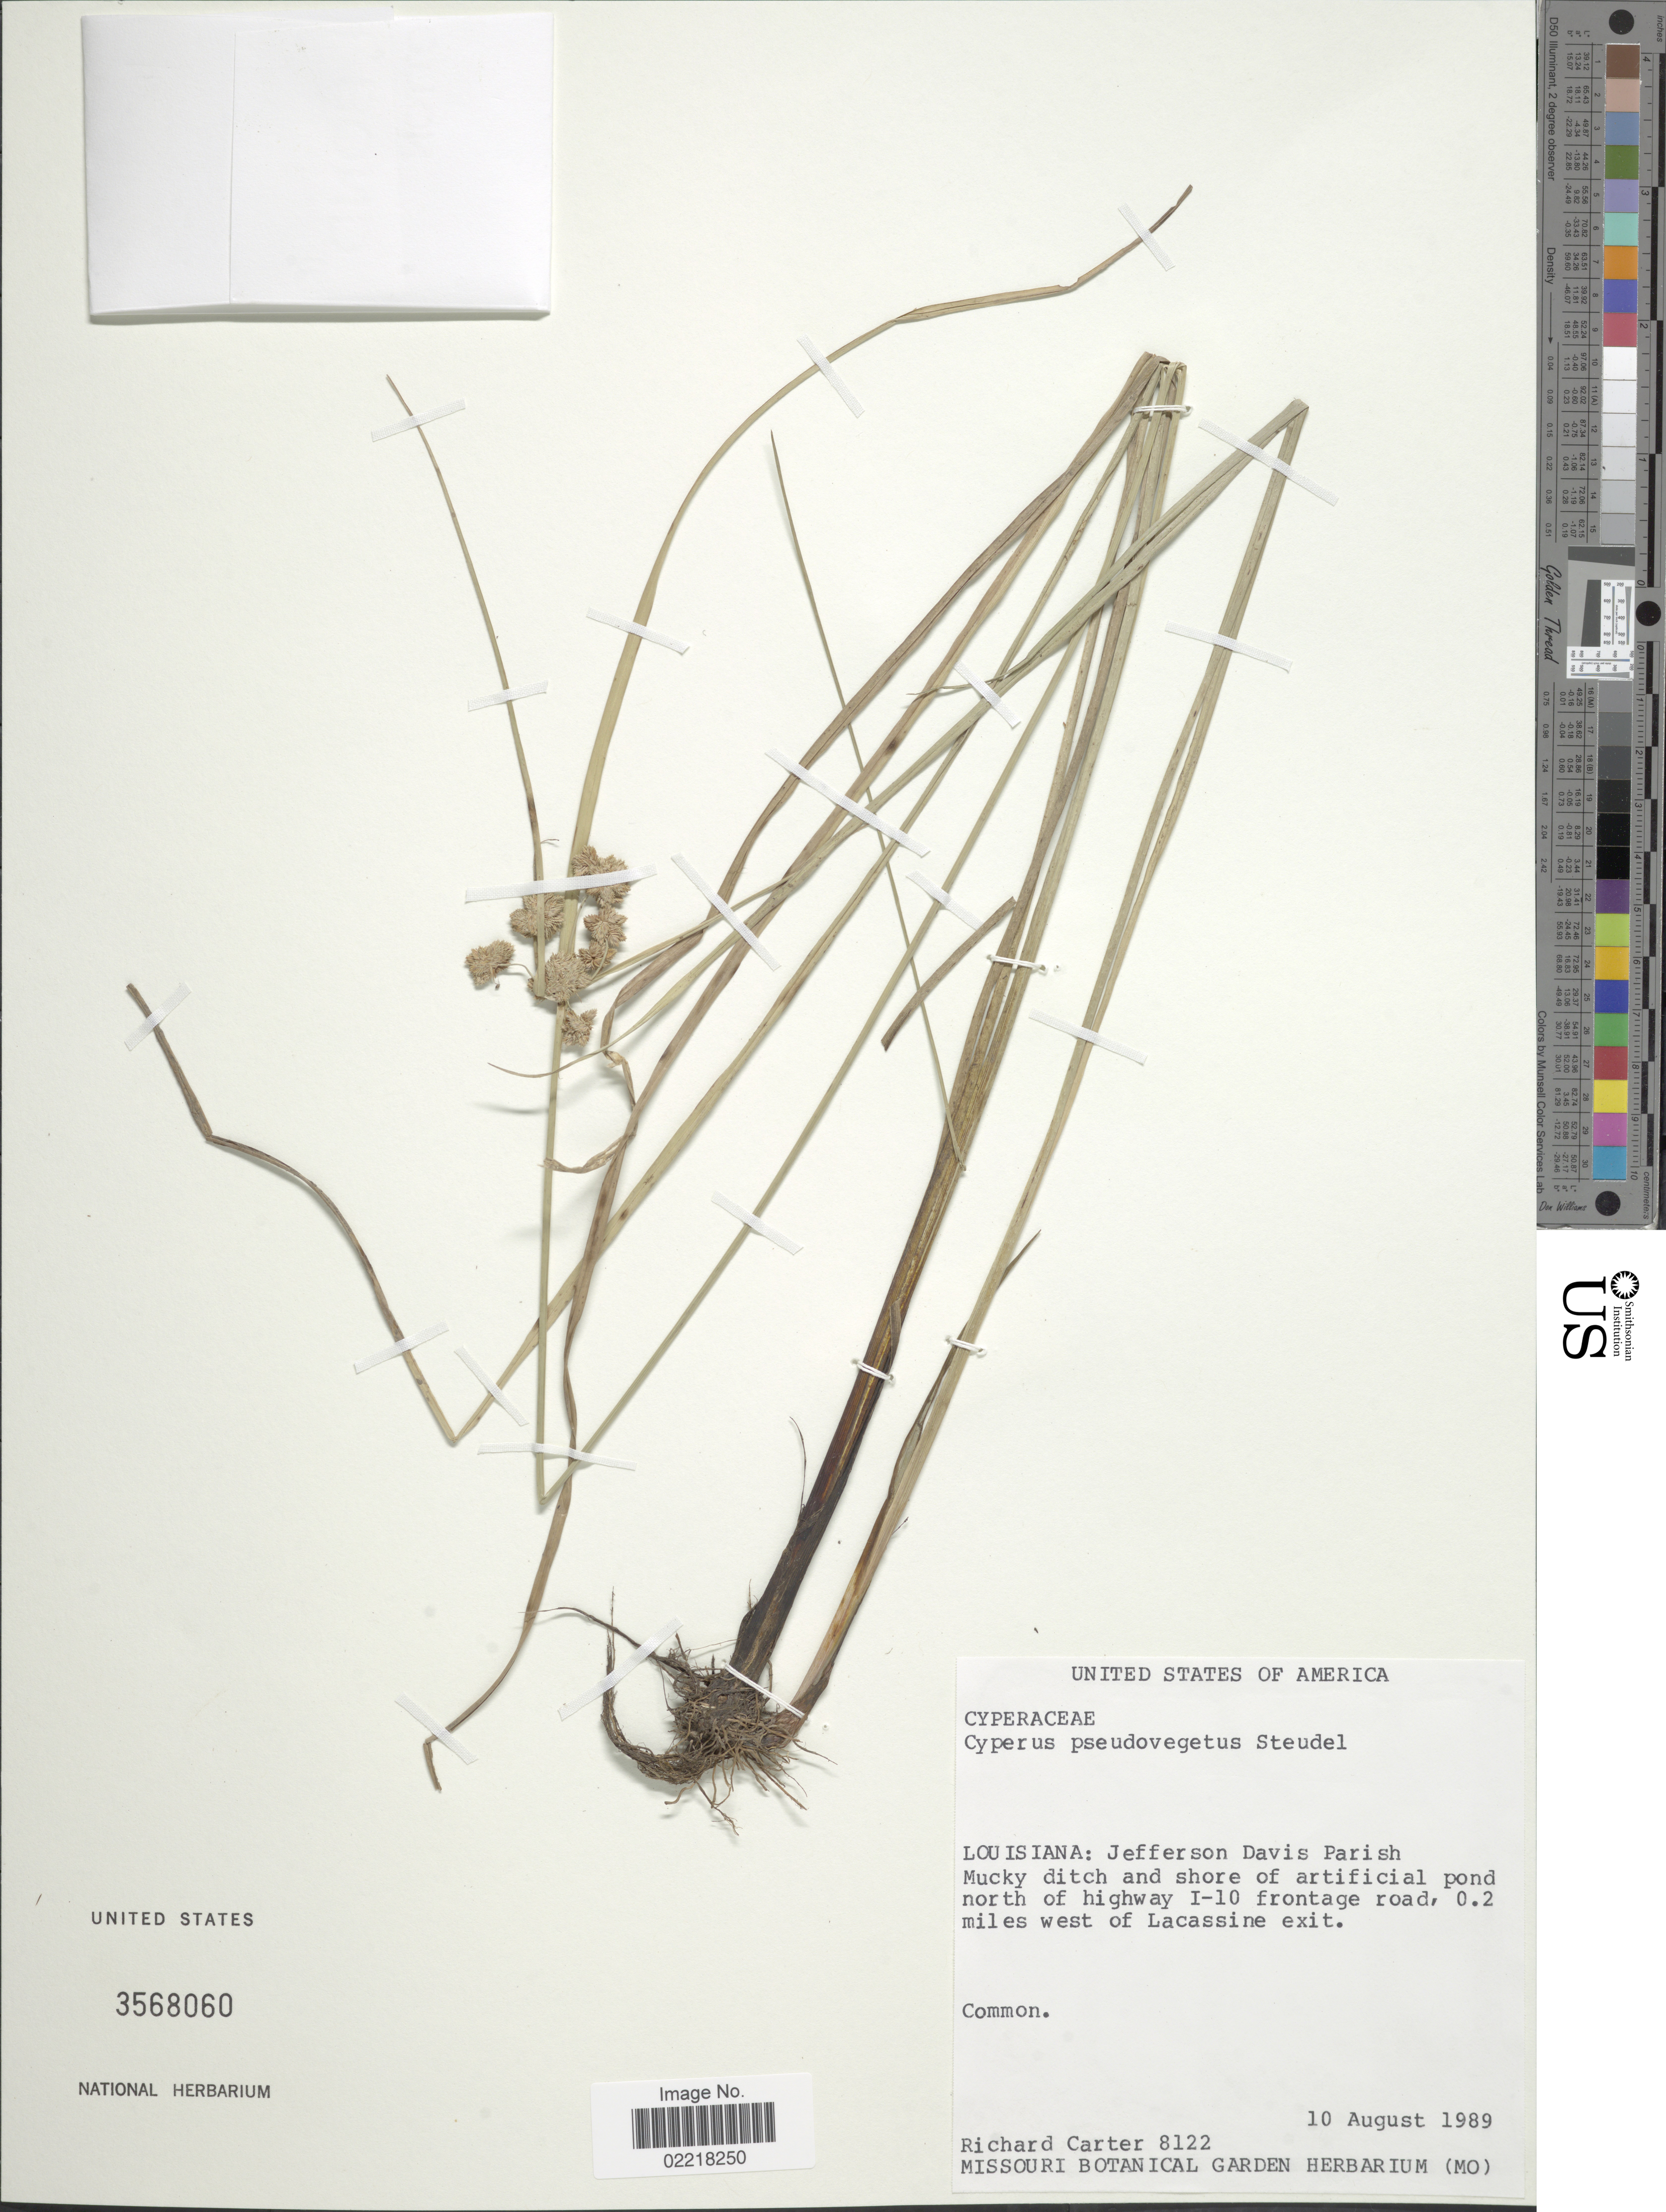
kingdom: Plantae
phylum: Tracheophyta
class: Liliopsida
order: Poales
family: Cyperaceae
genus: Cyperus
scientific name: Cyperus pseudovegetus Steud.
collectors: R. Carter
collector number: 8122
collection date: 1989-08-10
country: United States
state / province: Louisiana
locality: Jefferson Davis Parish, north of highway I-10 frontage road, 0.2 miles west of Lacassine exit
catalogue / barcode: US 3568060